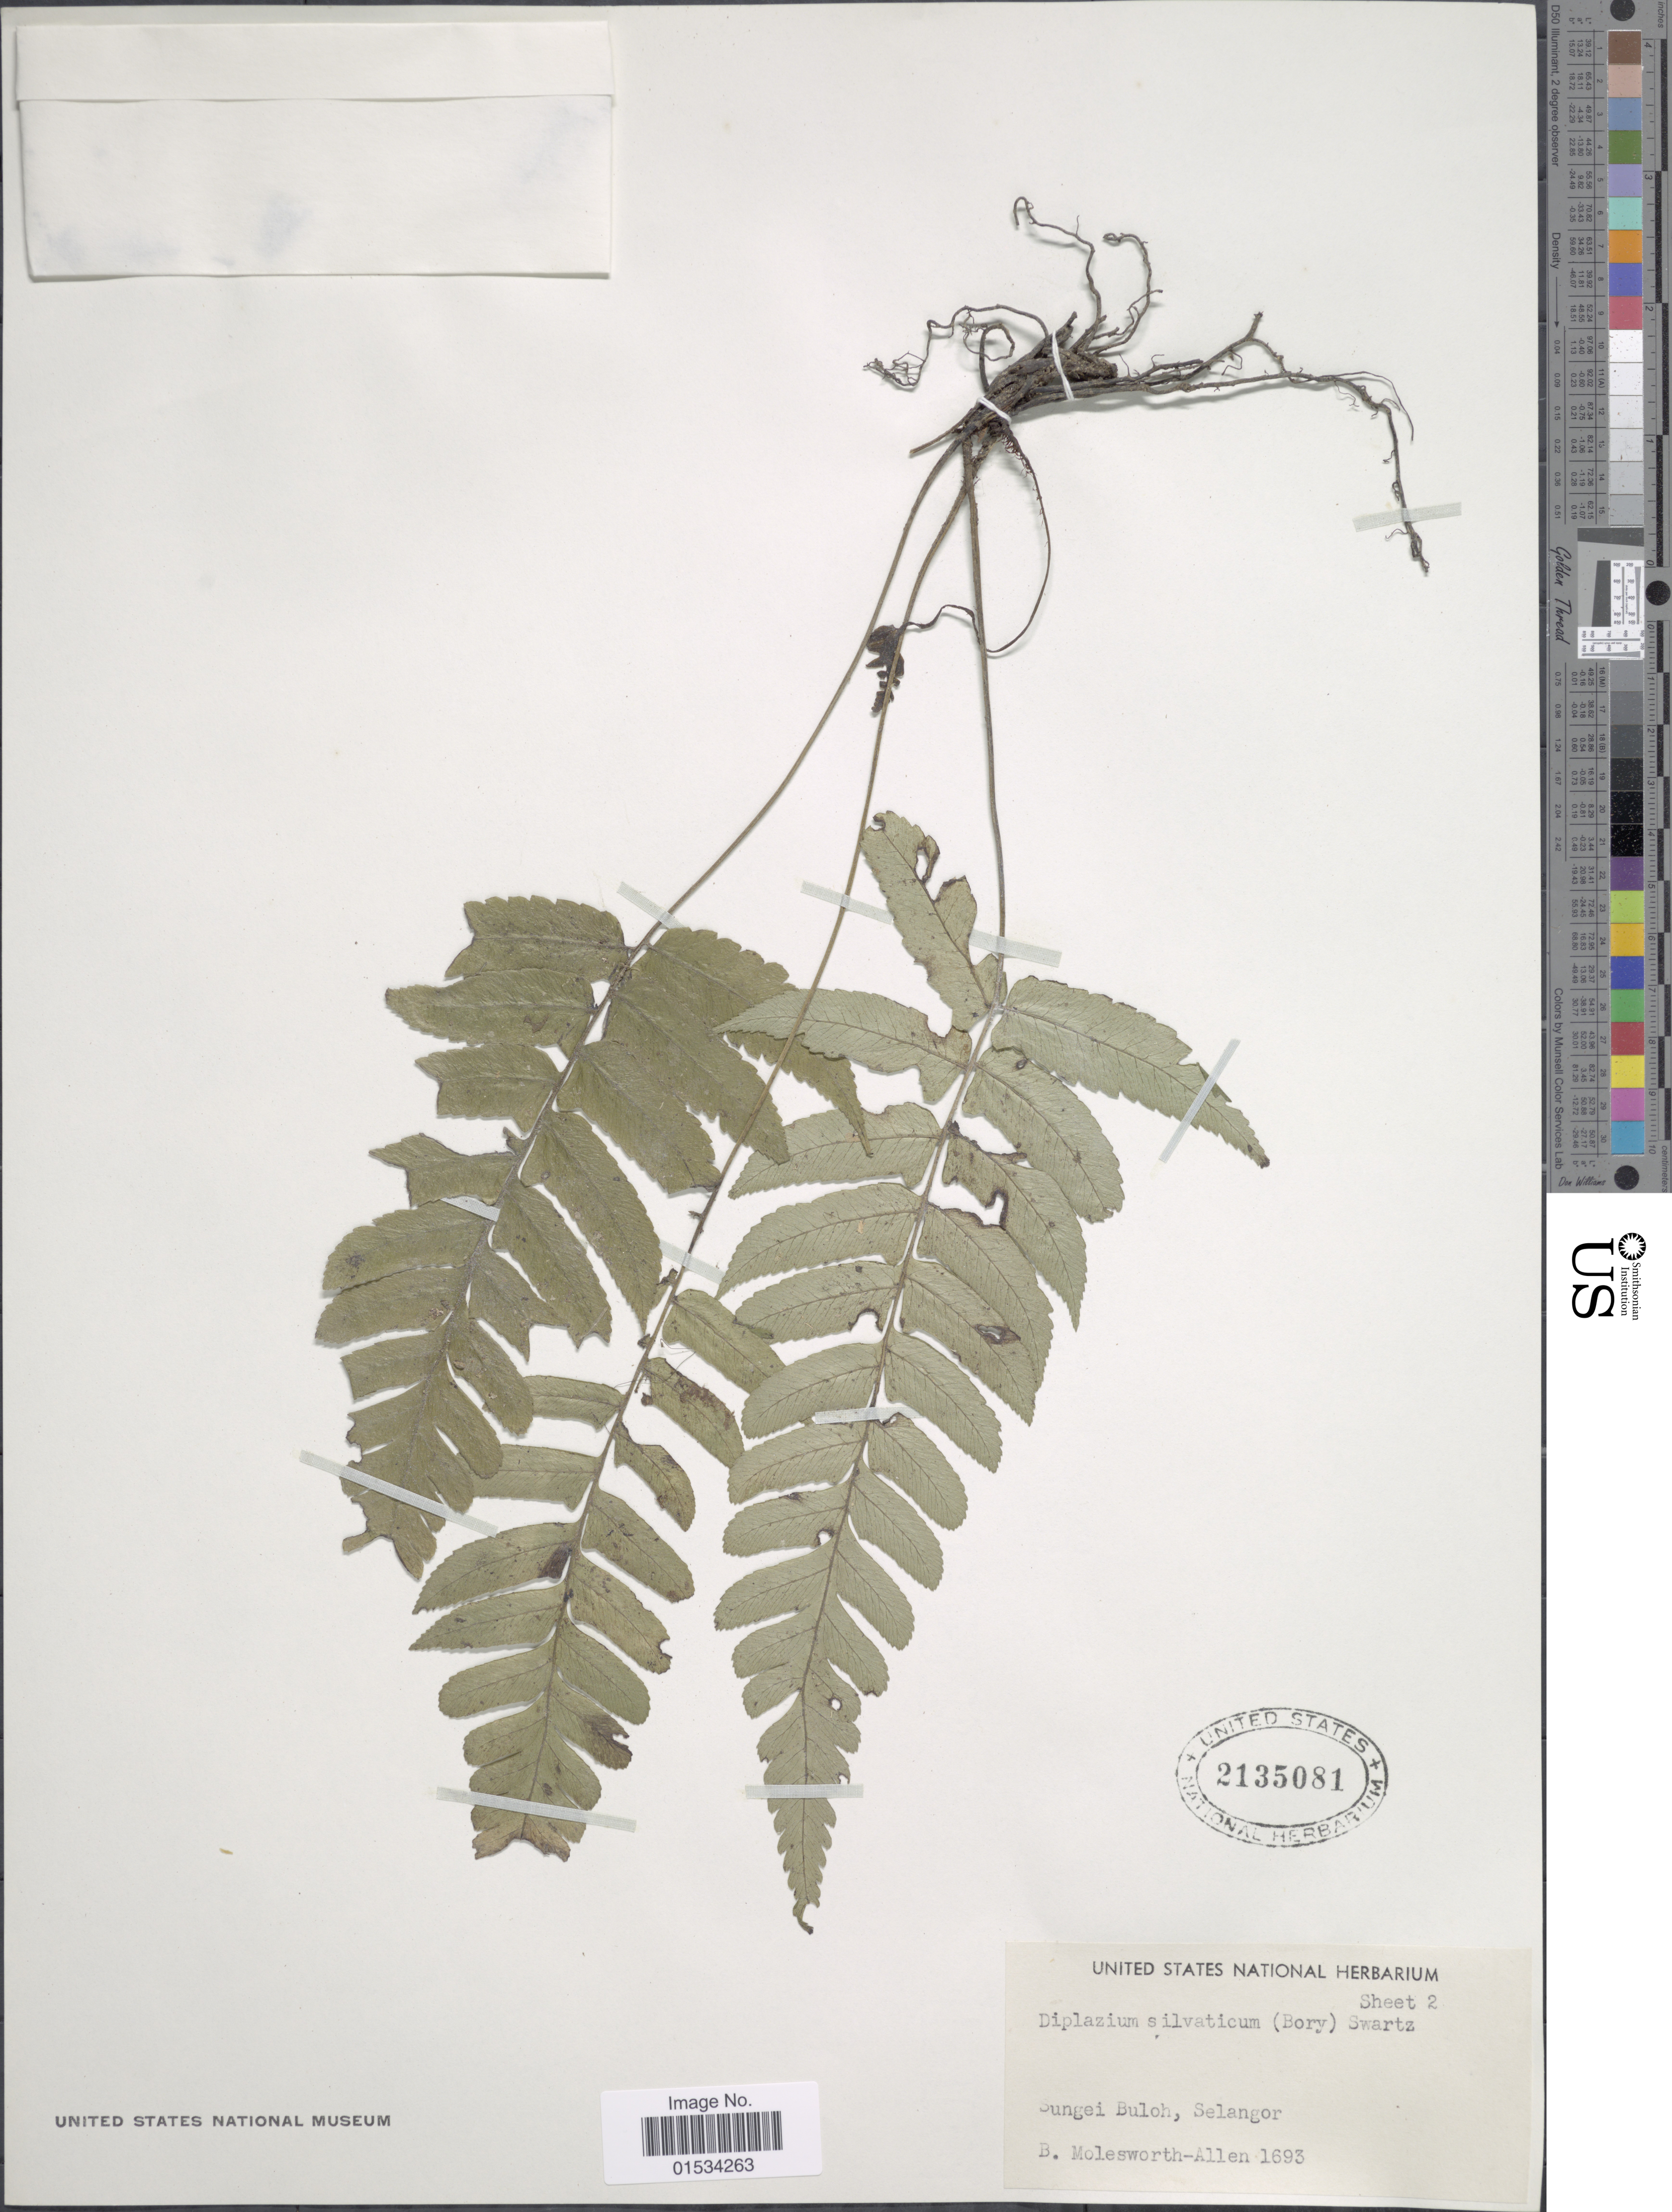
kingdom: Plantae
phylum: Tracheophyta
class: Polypodiopsida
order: Polypodiales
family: Athyriaceae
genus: Diplazium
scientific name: Diplazium silvaticum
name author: Christ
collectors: B. E. G. Molesworth-Allen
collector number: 1693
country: Malaysia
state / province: Selangor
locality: Sungei Buloh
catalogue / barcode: US 2135081